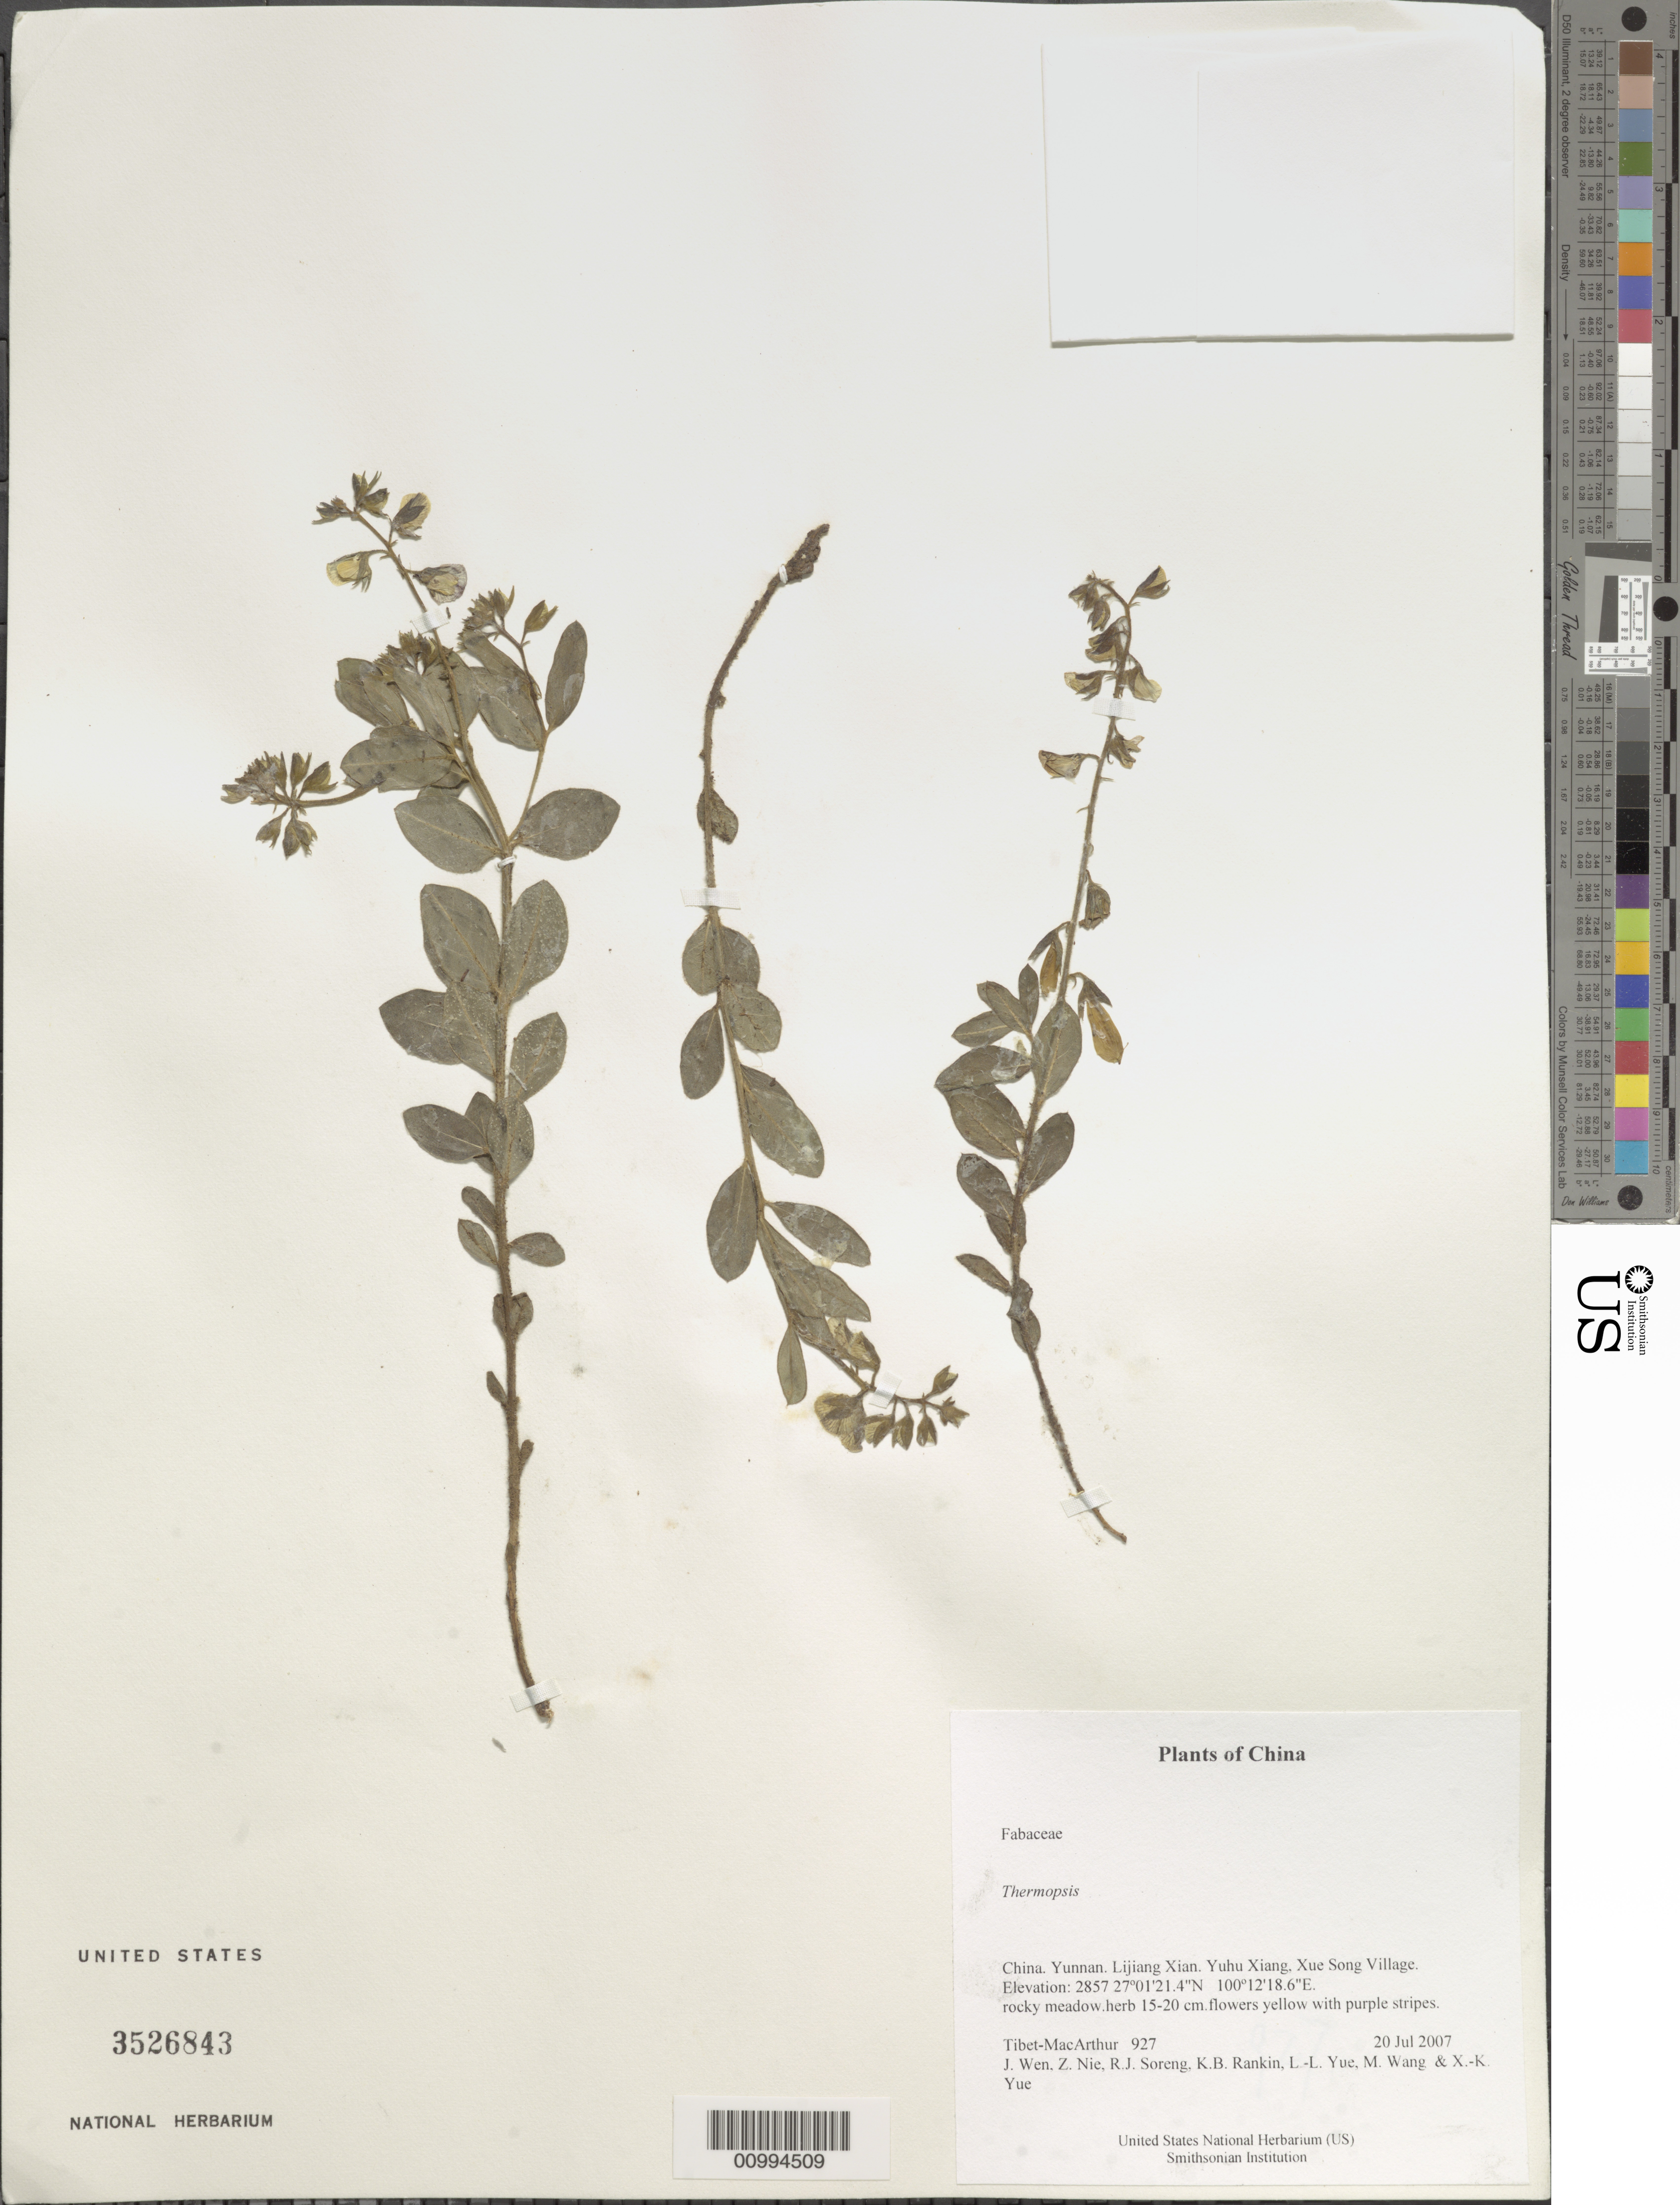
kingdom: Plantae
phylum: Tracheophyta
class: Magnoliopsida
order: Fabales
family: Fabaceae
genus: Thermopsis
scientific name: Thermopsis sp.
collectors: Tibet-MacArthur, J. Wen, Z. Nie, R. J. Soreng, K. Rankin, L. Yue, M. Wang & X. Yue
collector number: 927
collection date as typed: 20 Jul 2007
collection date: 2007-07-20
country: China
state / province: Yunnan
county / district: Lijiang Xian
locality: Yuhu Xiang, Xue Song Village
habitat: rocky meadow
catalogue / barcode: US 3526843